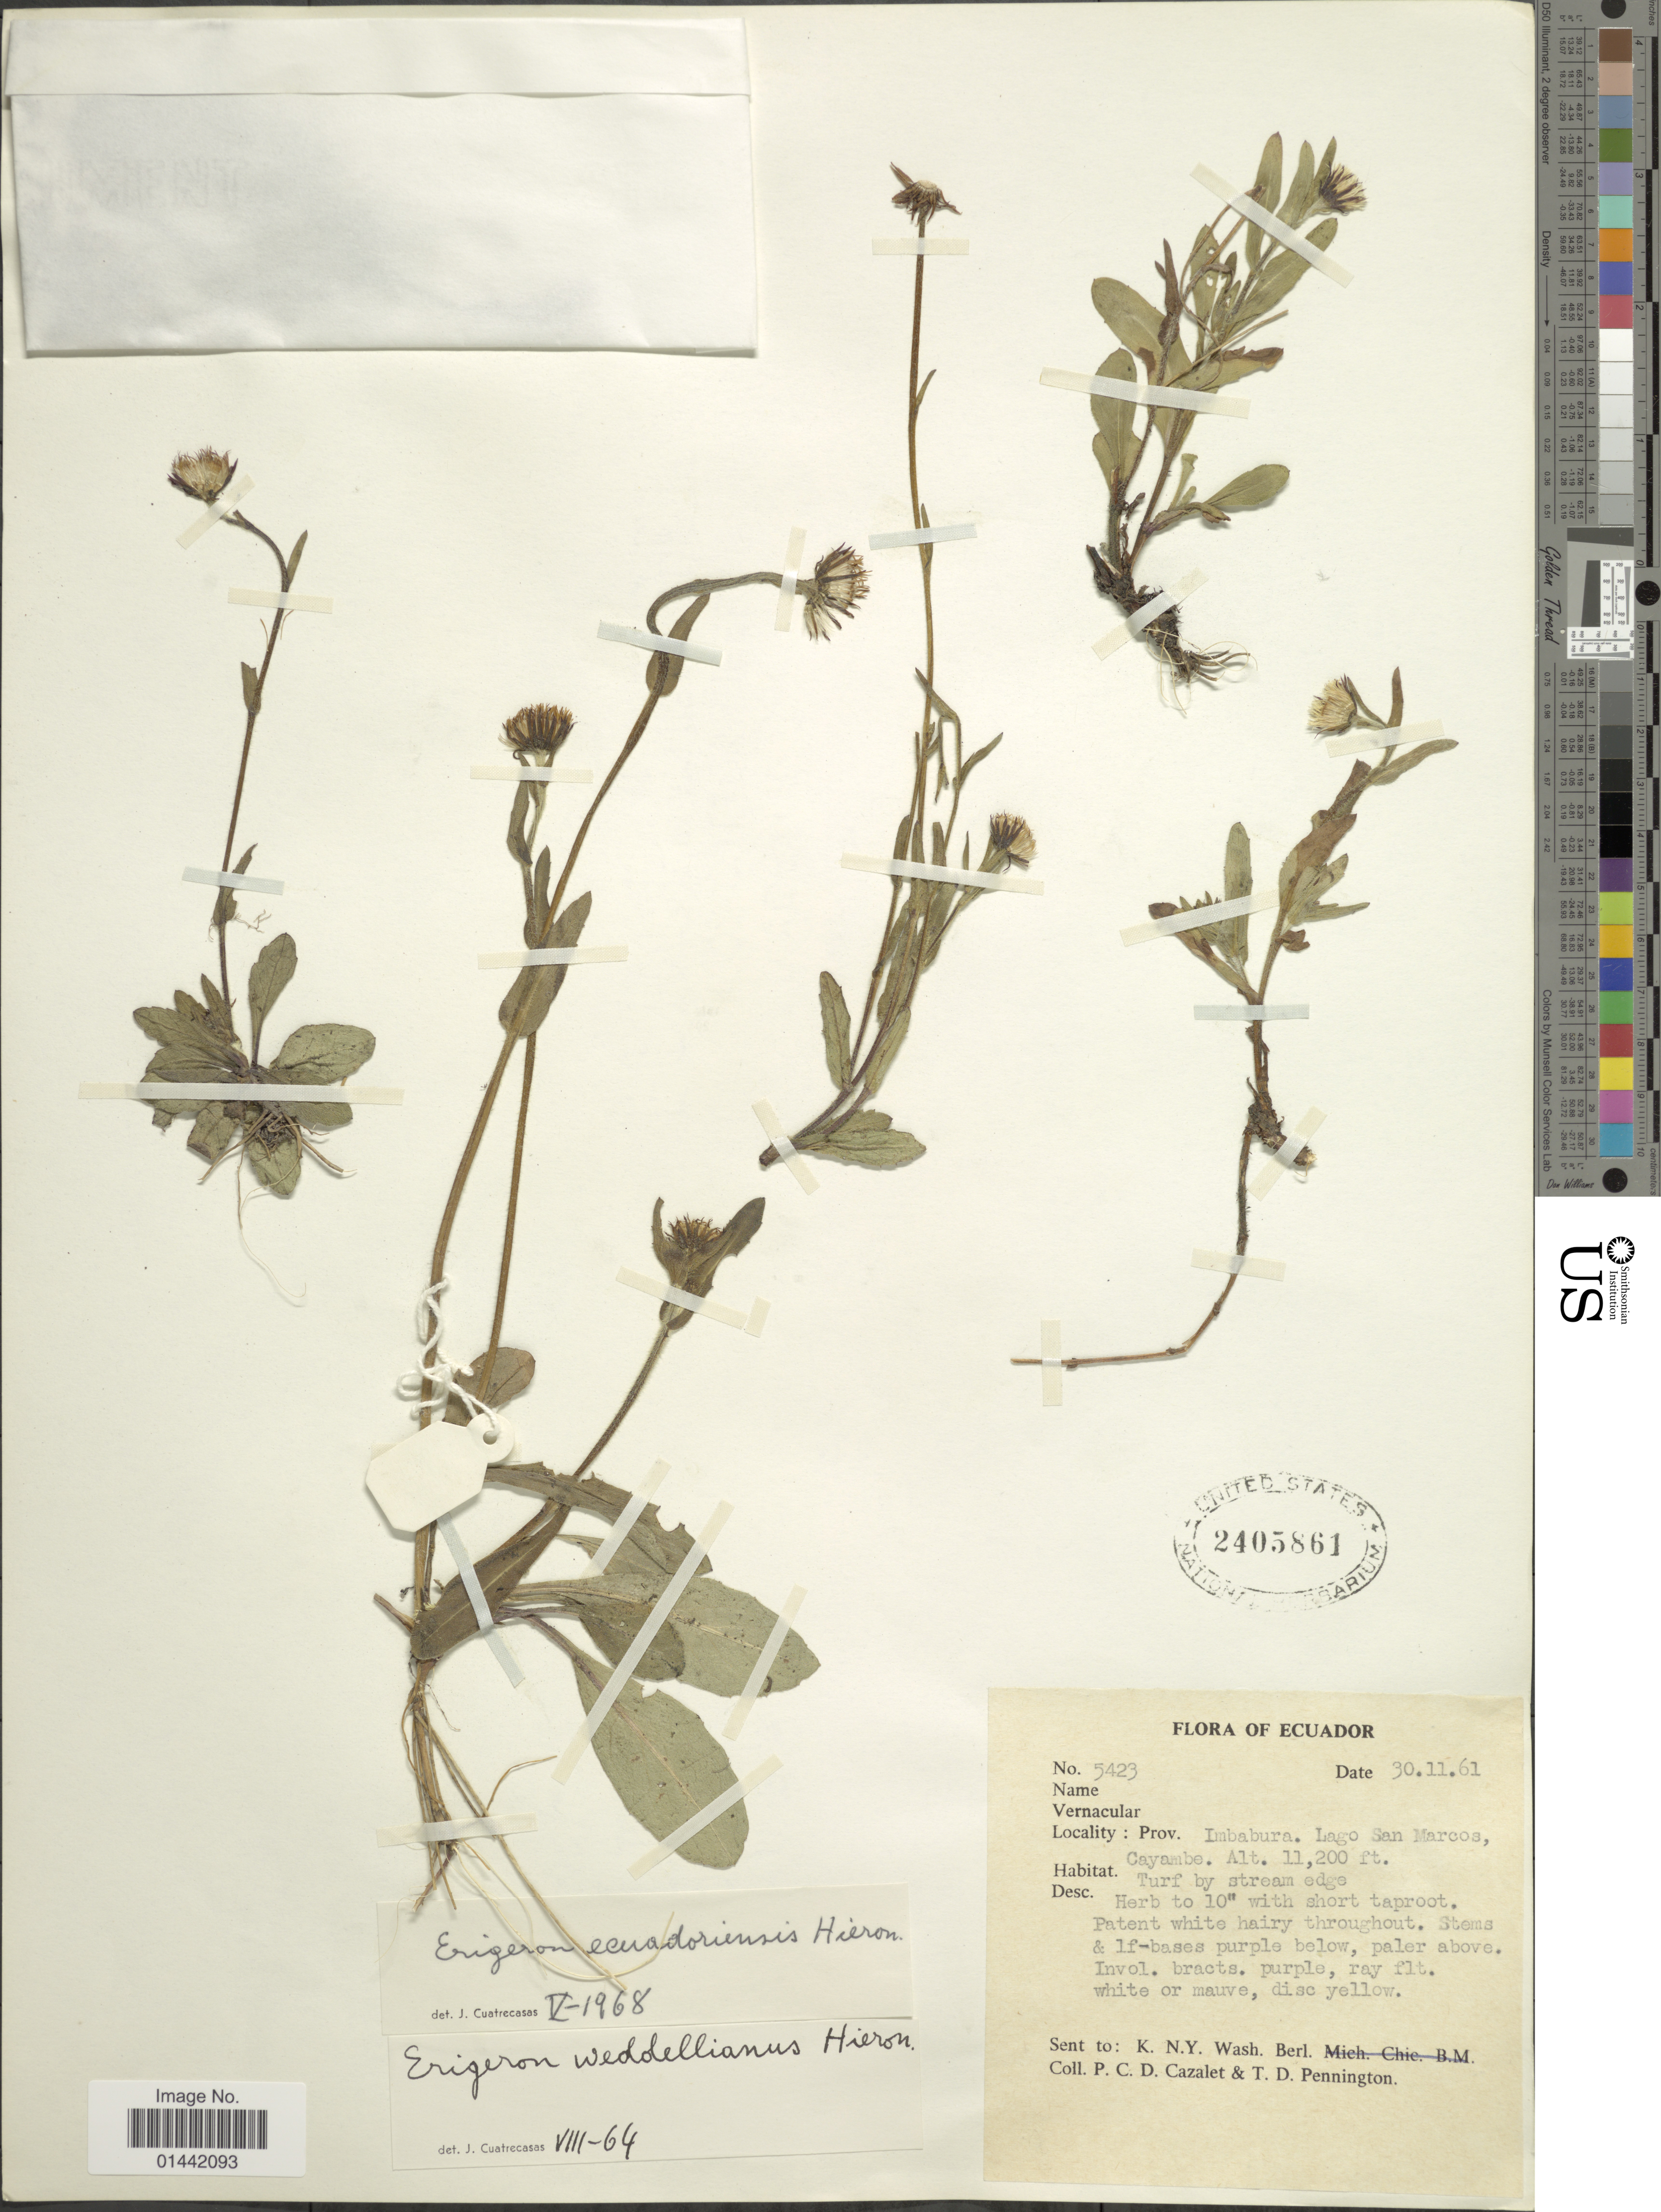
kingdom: Plantae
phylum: Tracheophyta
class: Magnoliopsida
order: Asterales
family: Asteraceae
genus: Erigeron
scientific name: Erigeron ecuadoriensis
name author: Hieron.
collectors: P. C. D. Cazalet & T. D. Pennington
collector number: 5423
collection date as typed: Transcribed d/m/y: 30/11/61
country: Ecuador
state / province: Imbabura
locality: Lago San Marcos, Cayambe, turf by stream edge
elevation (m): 3414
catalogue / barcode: US 2405861